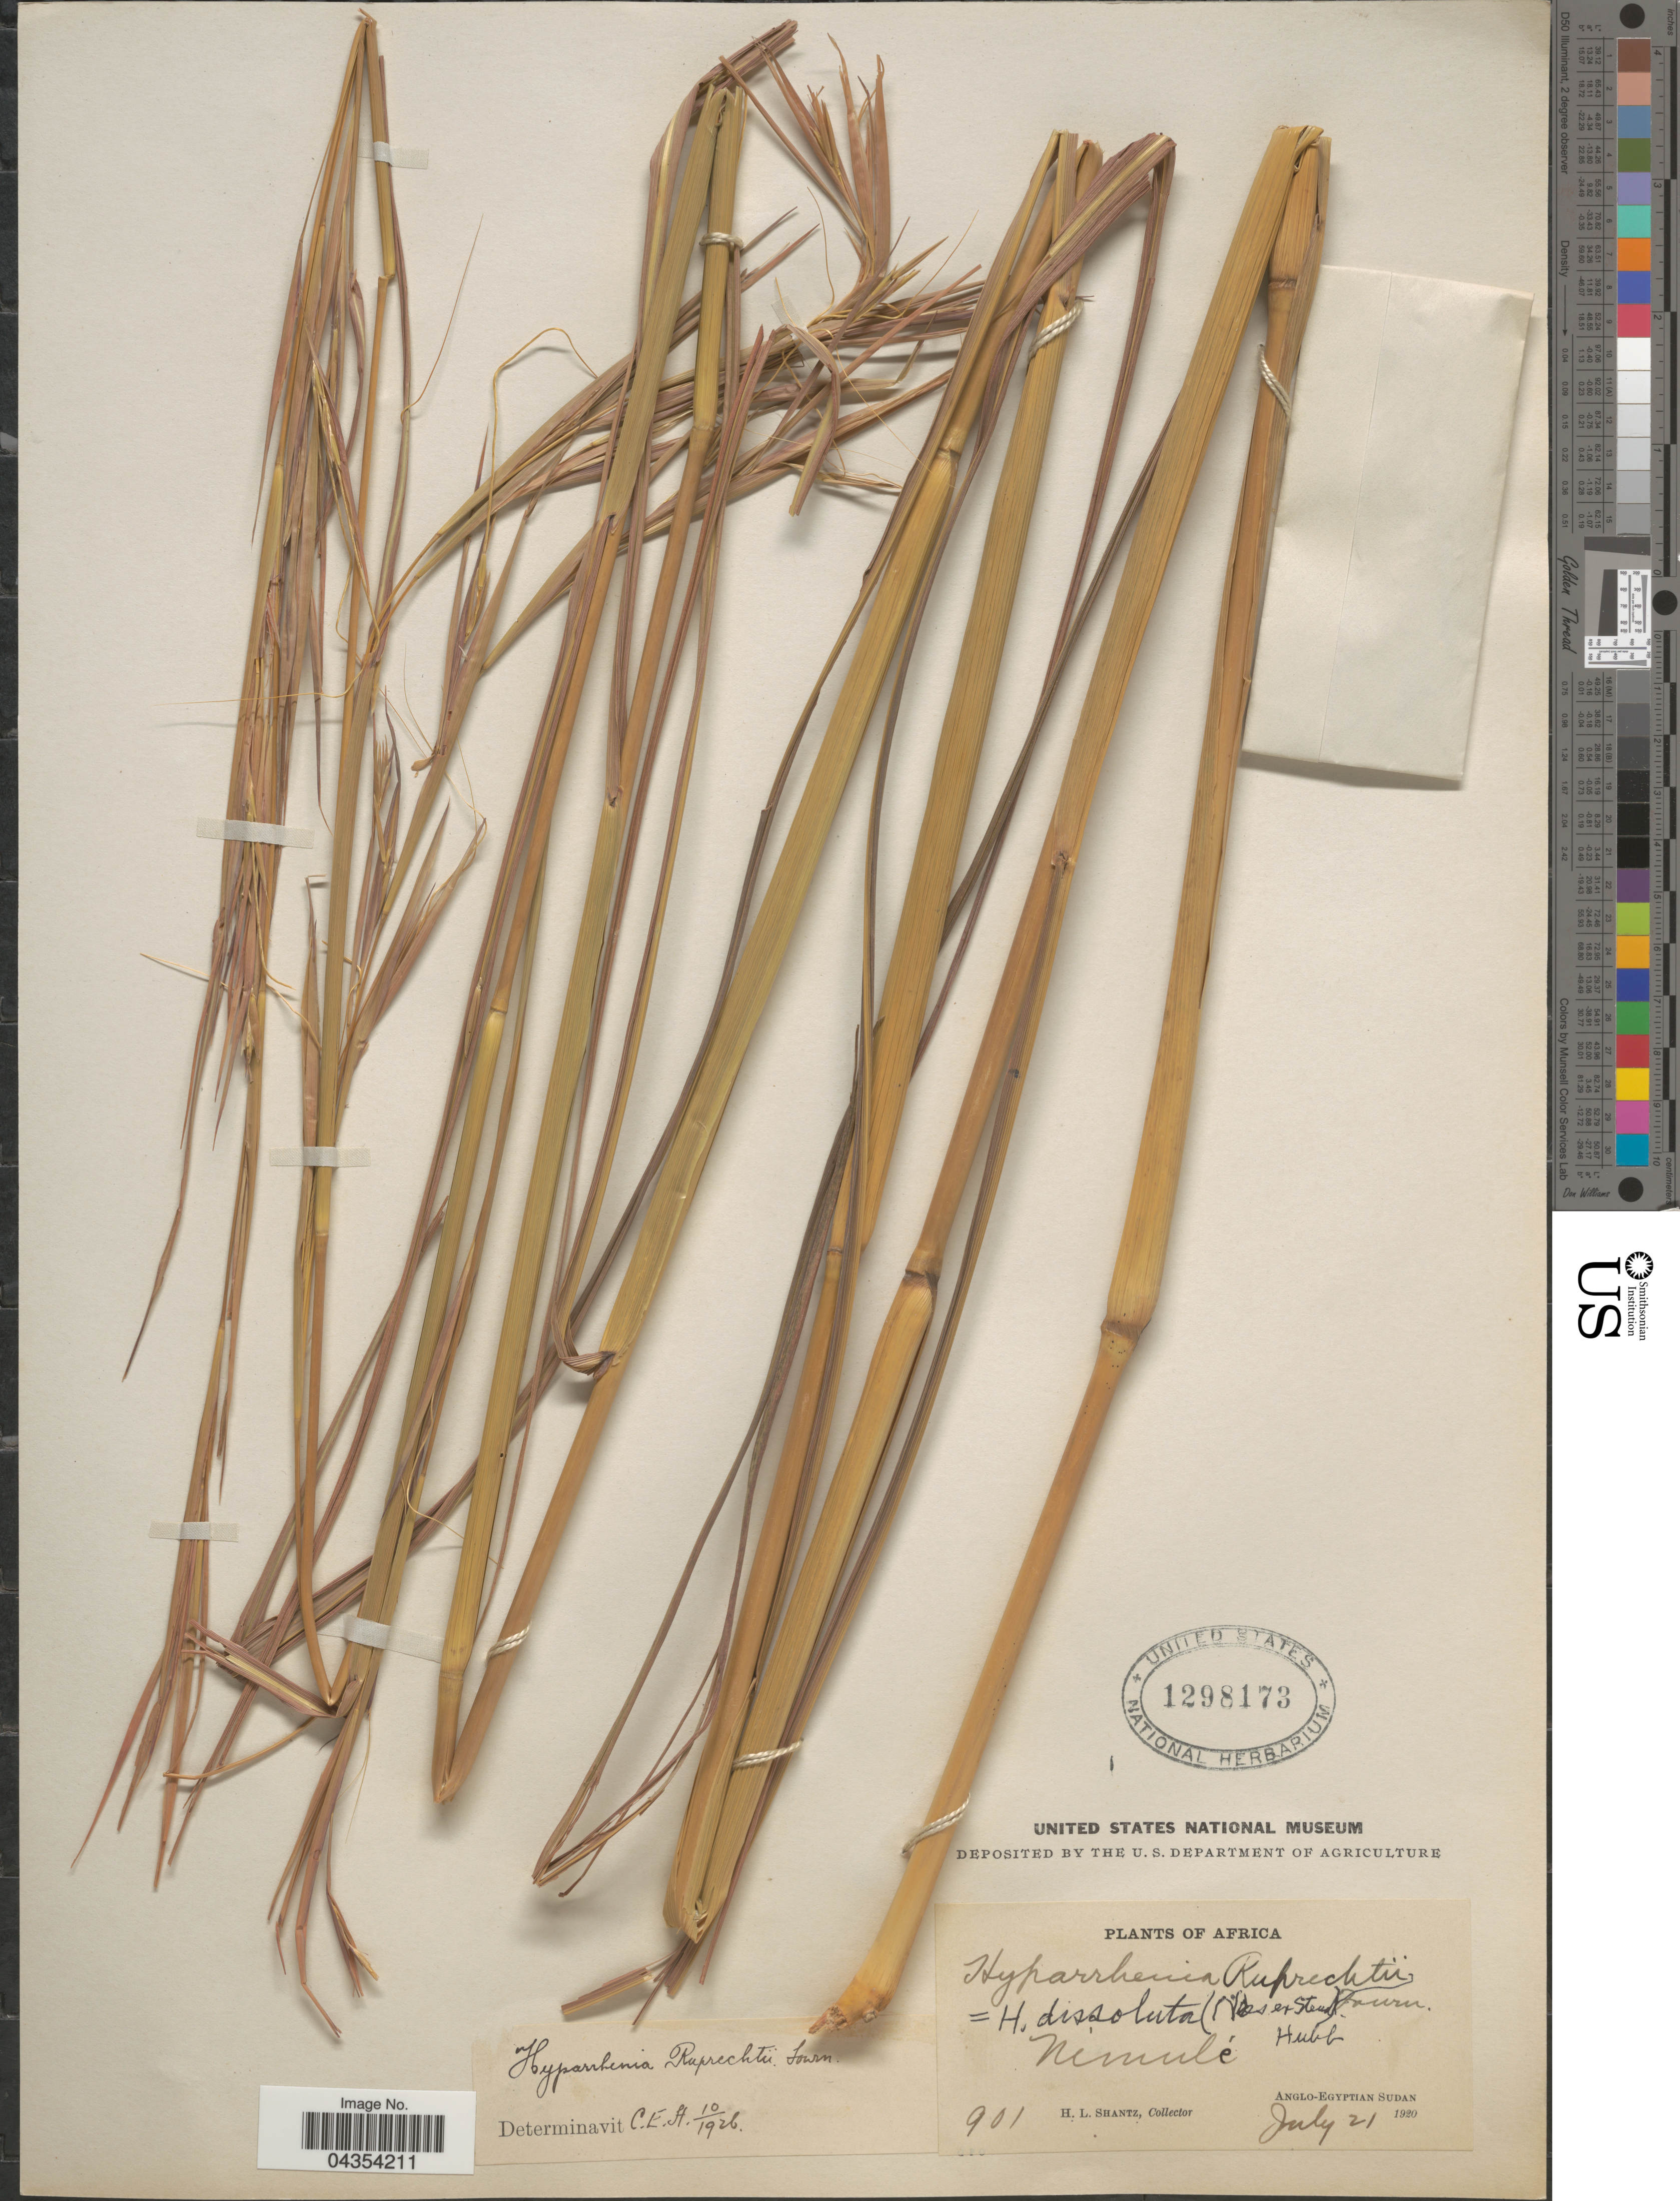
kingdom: Plantae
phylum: Tracheophyta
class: Liliopsida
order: Poales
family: Poaceae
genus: Hyperthelia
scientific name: Hyperthelia dissoluta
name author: (Nees ex Steud.) Clayton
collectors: H. Shantz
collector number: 901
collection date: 1920-07-21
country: Sudan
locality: Africa. Anglo-Egyptian Sudan.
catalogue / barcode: US 1298173